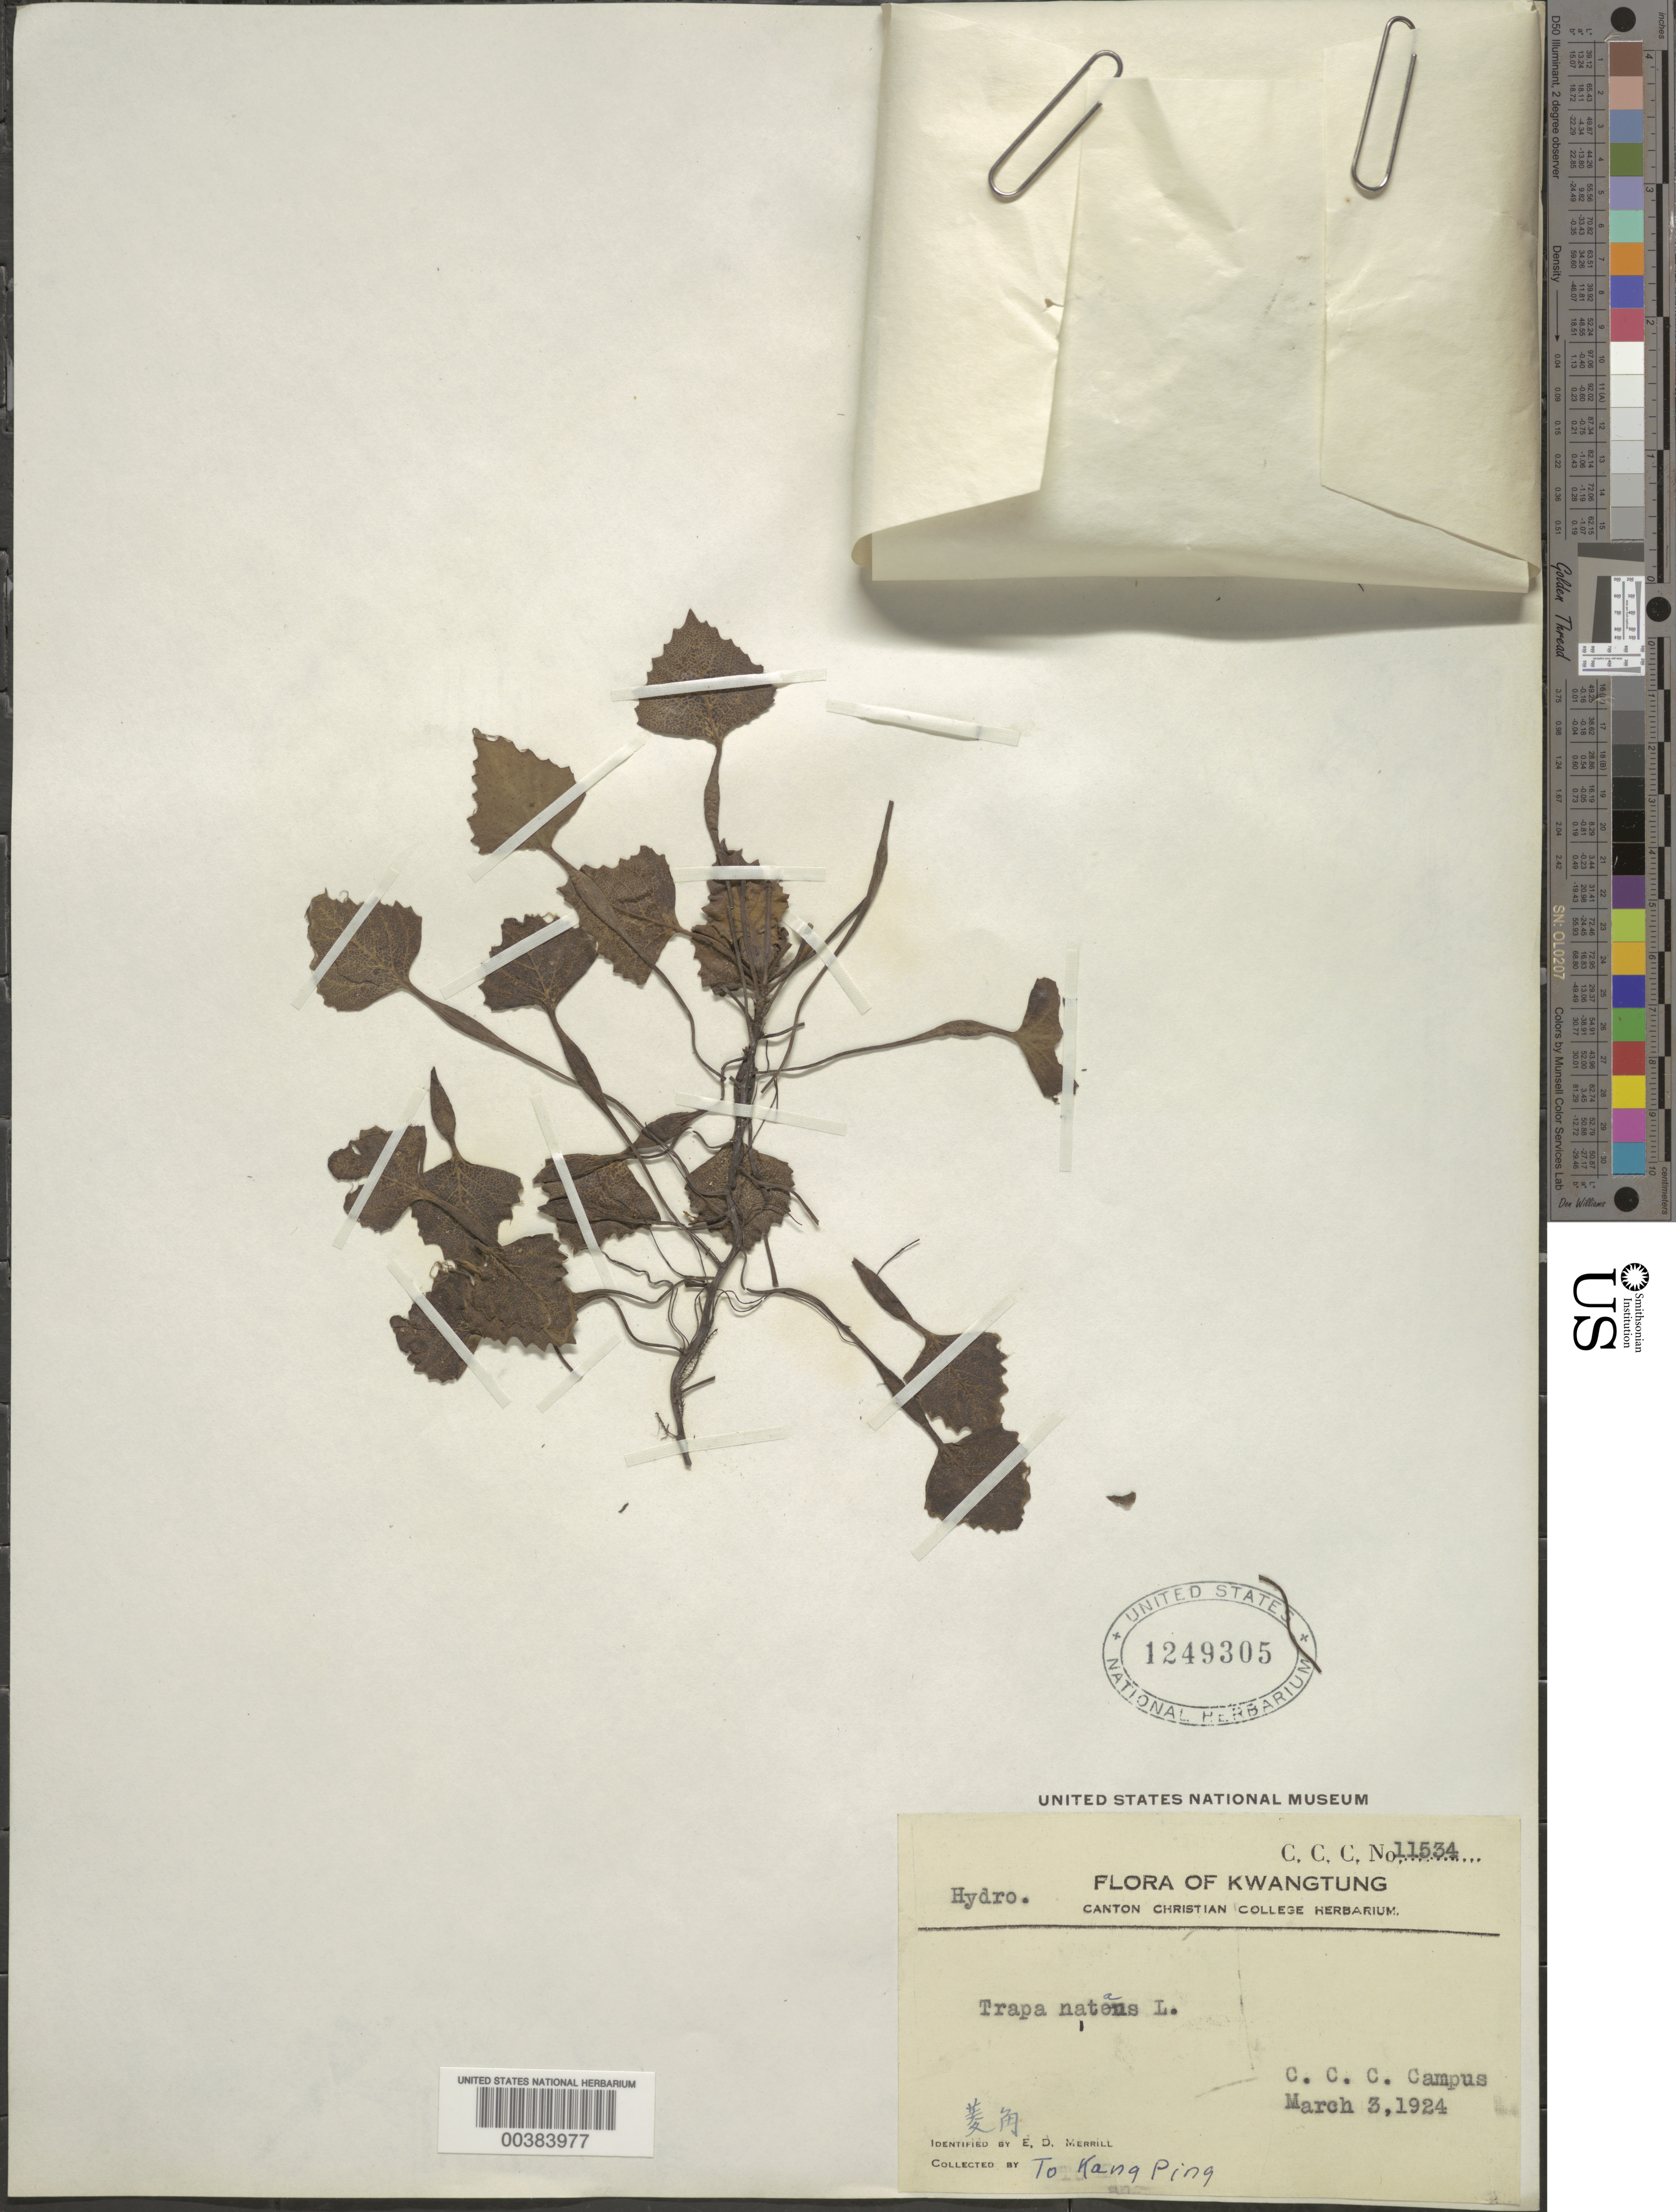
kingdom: Plantae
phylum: Tracheophyta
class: Magnoliopsida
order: Myrtales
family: Lythraceae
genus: Trapa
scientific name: Trapa natans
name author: L.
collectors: Kang Peng To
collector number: C.c.c. 11534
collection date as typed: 03 Mar 1924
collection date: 1924-03-03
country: China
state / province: Guangdong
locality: Canton christian college campus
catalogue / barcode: US 1249305